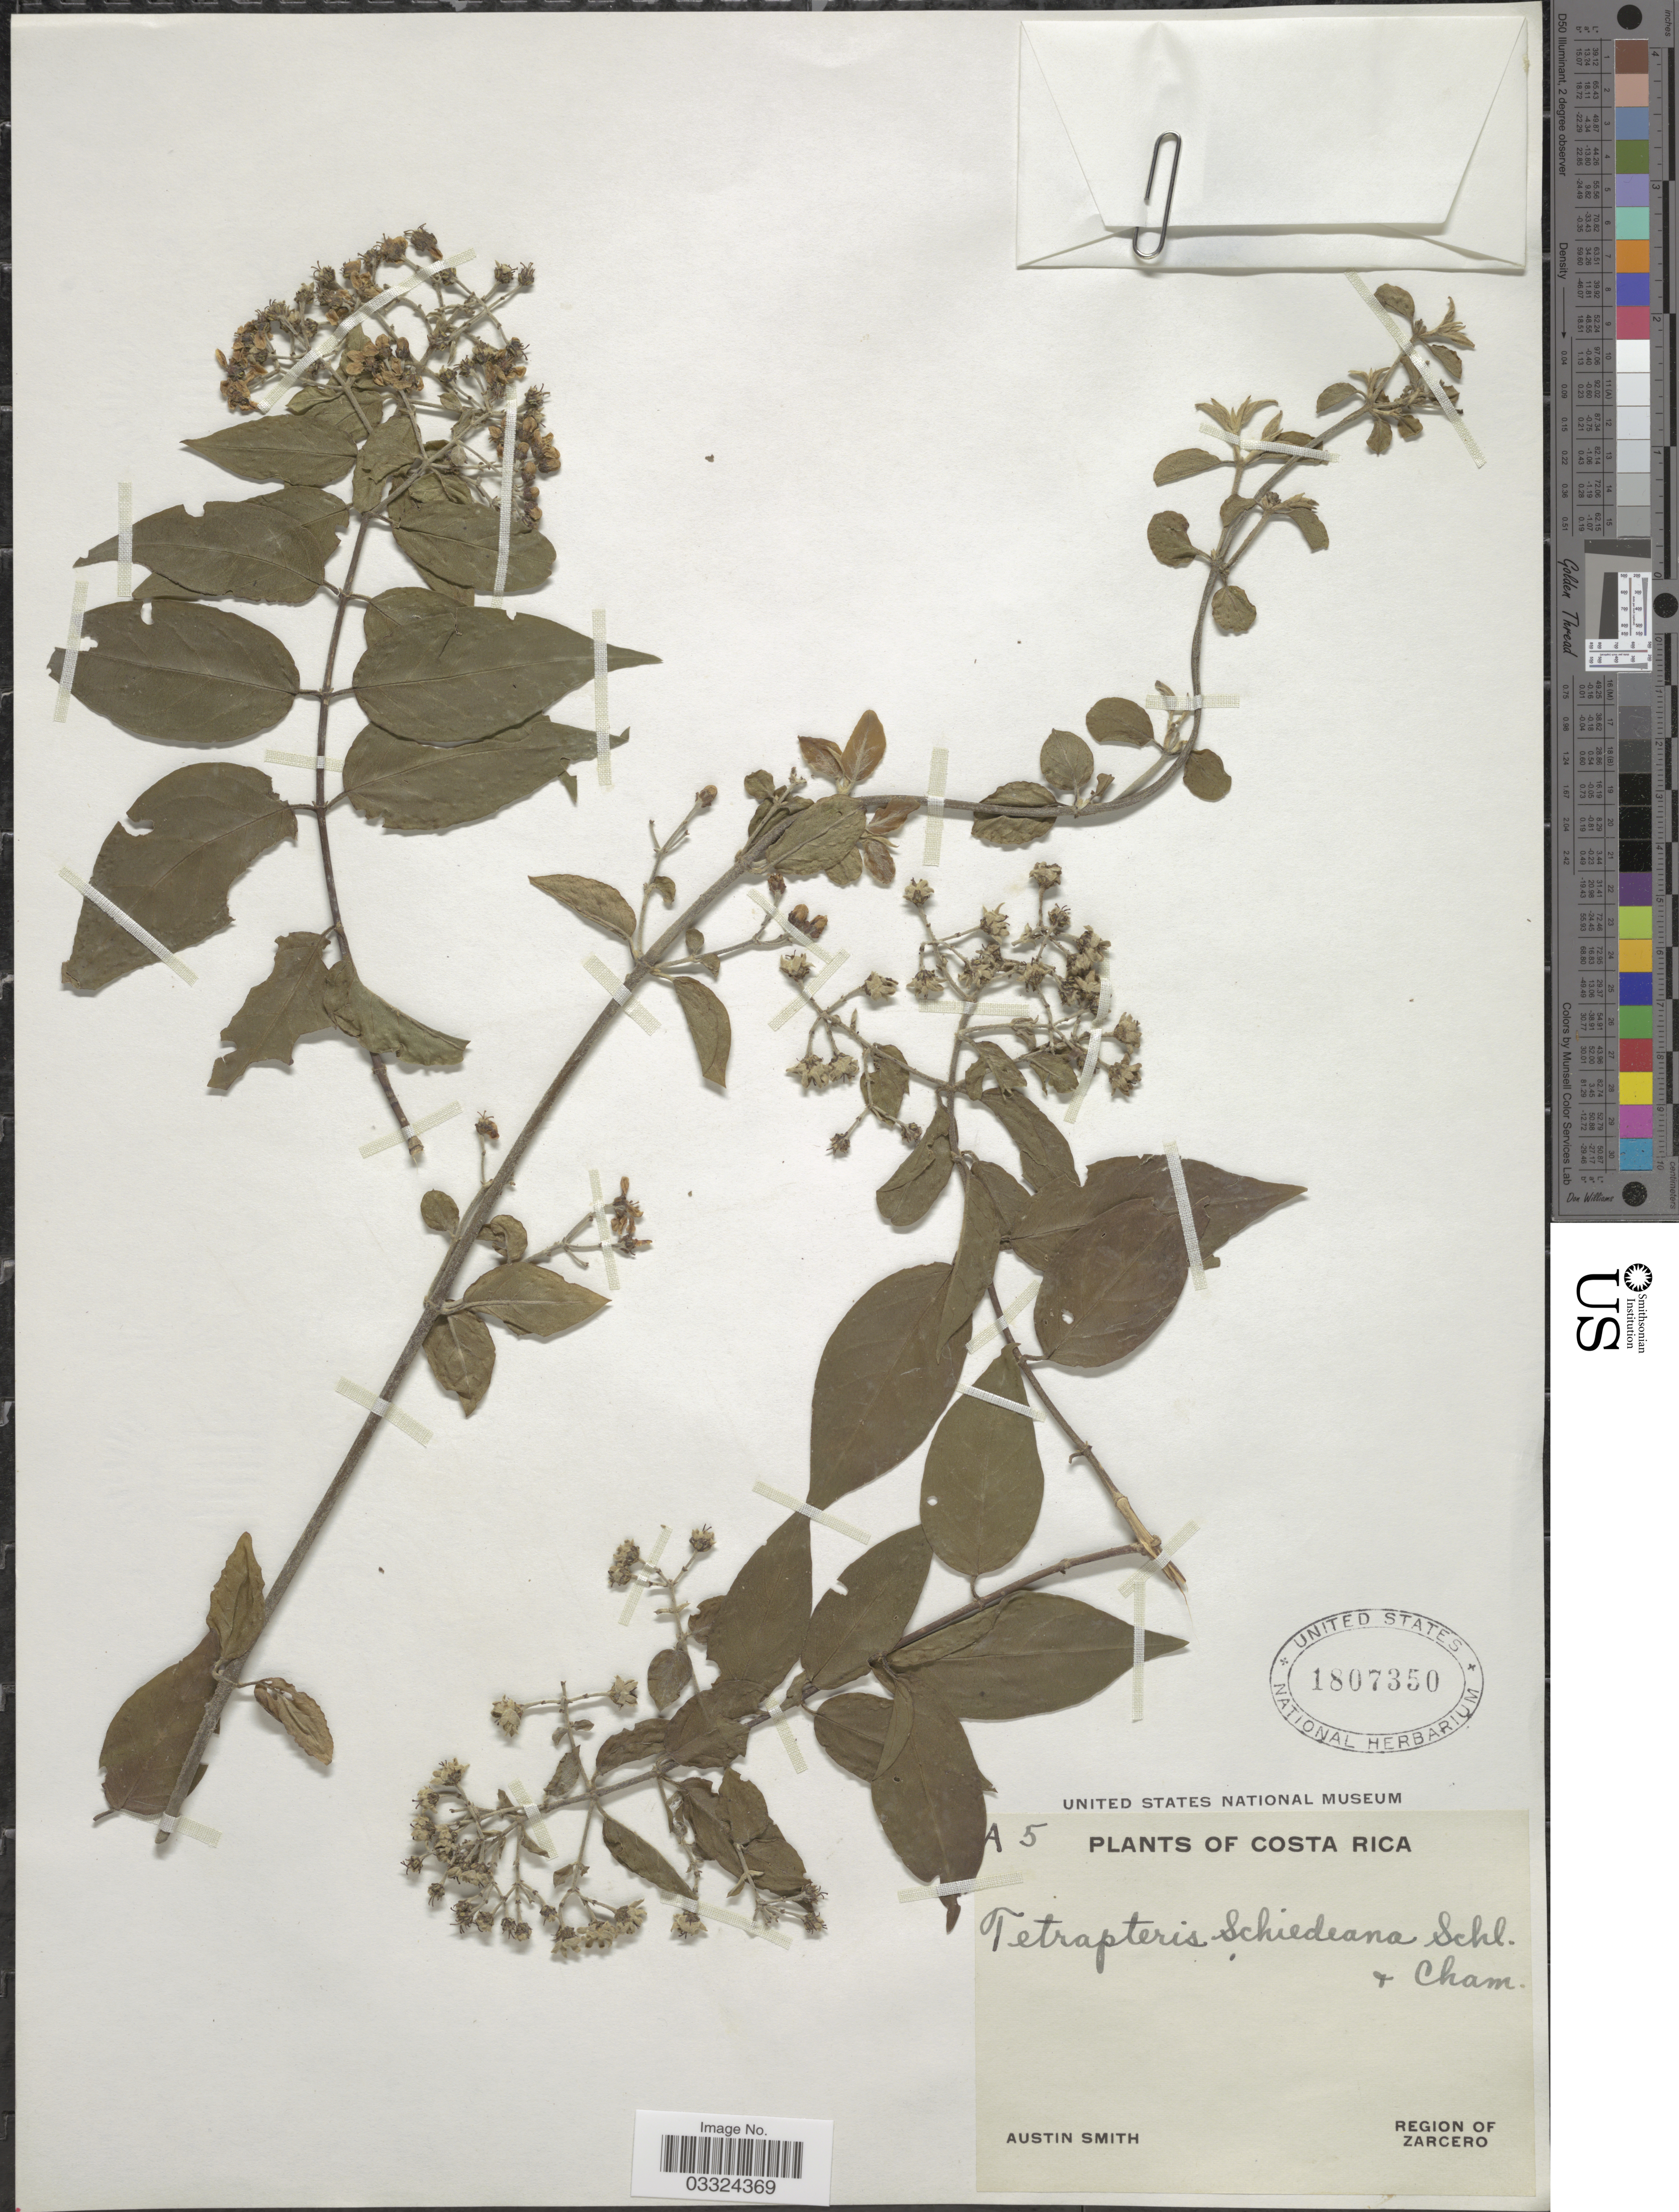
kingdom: Plantae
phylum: Tracheophyta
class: Magnoliopsida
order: Malpighiales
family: Malpighiaceae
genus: Tetrapterys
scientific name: Tetrapterys schiedeana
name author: Schltdl. & Cham.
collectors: Aust P. Smith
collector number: A5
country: Costa Rica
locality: Region of Zarcero.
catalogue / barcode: US 1807350